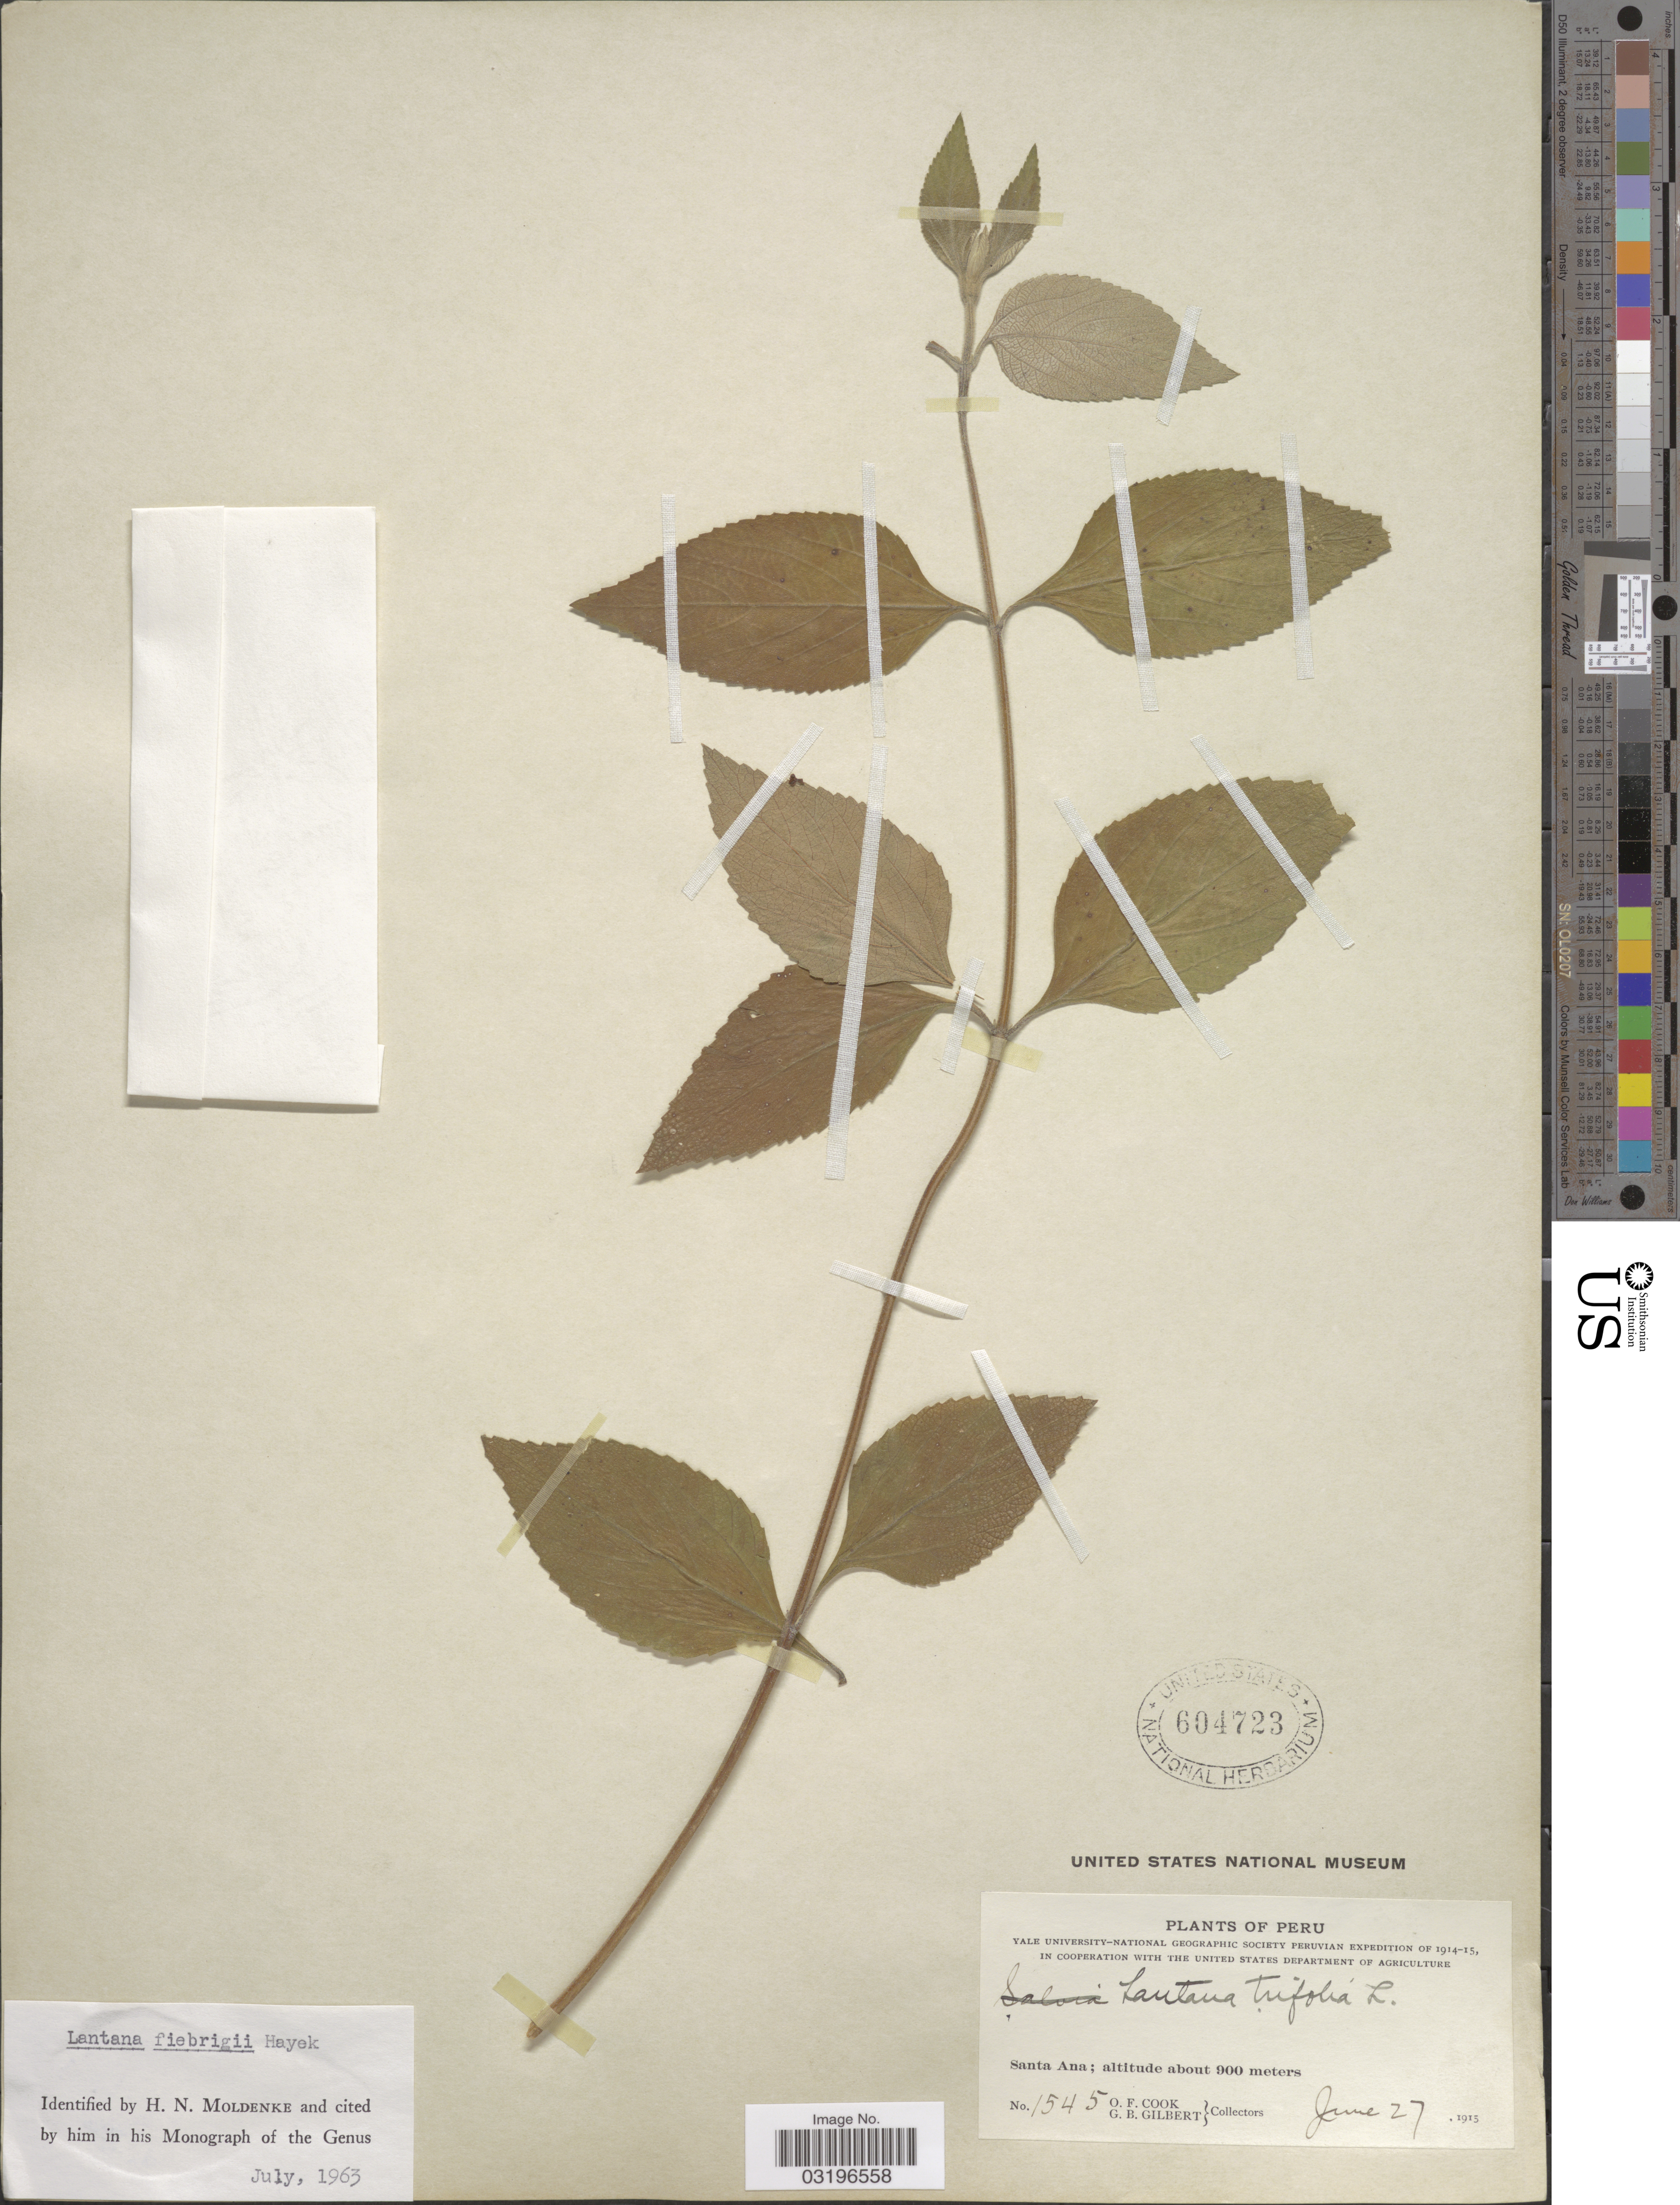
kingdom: Plantae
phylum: Tracheophyta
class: Magnoliopsida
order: Lamiales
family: Verbenaceae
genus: Lantana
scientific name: Lantana fiebrigii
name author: Hayek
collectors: O. F. Cook & G. B. Gilbert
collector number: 1545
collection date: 1915-06-27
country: Peru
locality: Santa Ana.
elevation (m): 900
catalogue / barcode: US 604723